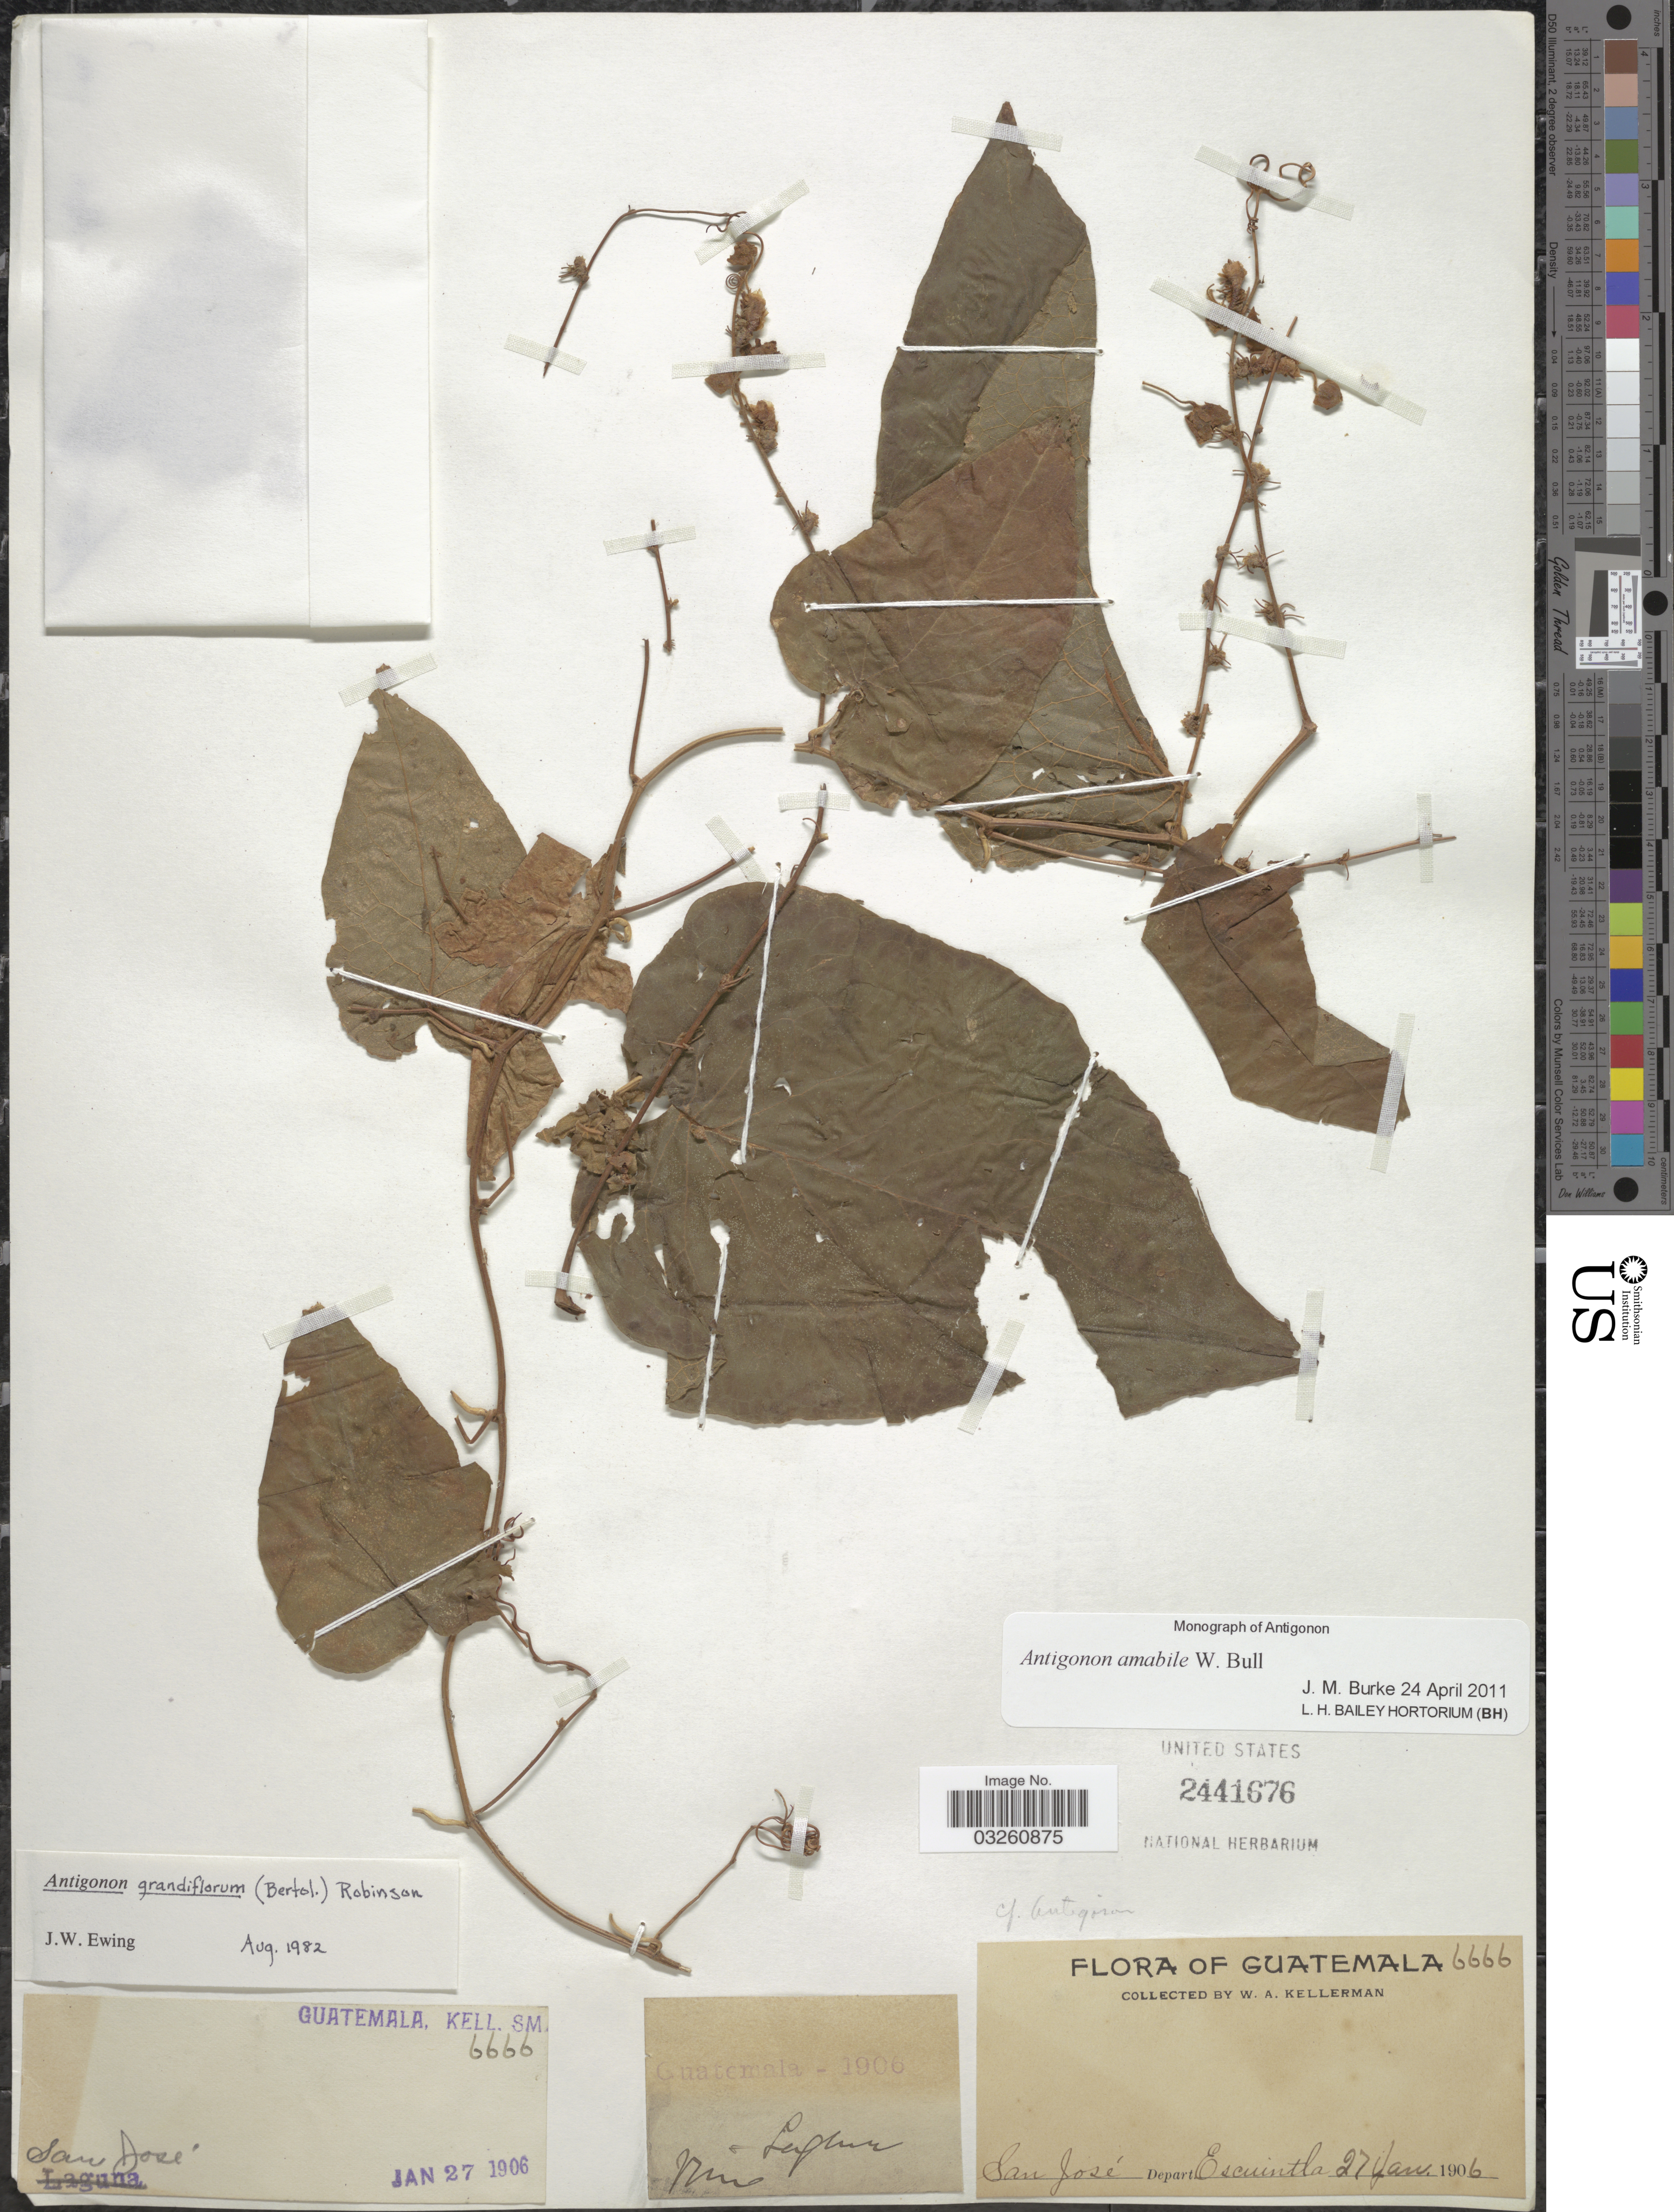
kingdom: Plantae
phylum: Tracheophyta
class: Magnoliopsida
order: Caryophyllales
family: Polygonaceae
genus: Antigonon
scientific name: Antigonon amabile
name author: W. Bull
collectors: W. Kellerman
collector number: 6666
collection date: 1906-01-27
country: Guatemala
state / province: Escuintla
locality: San José. Depart. Escuintla.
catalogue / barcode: US 2441676